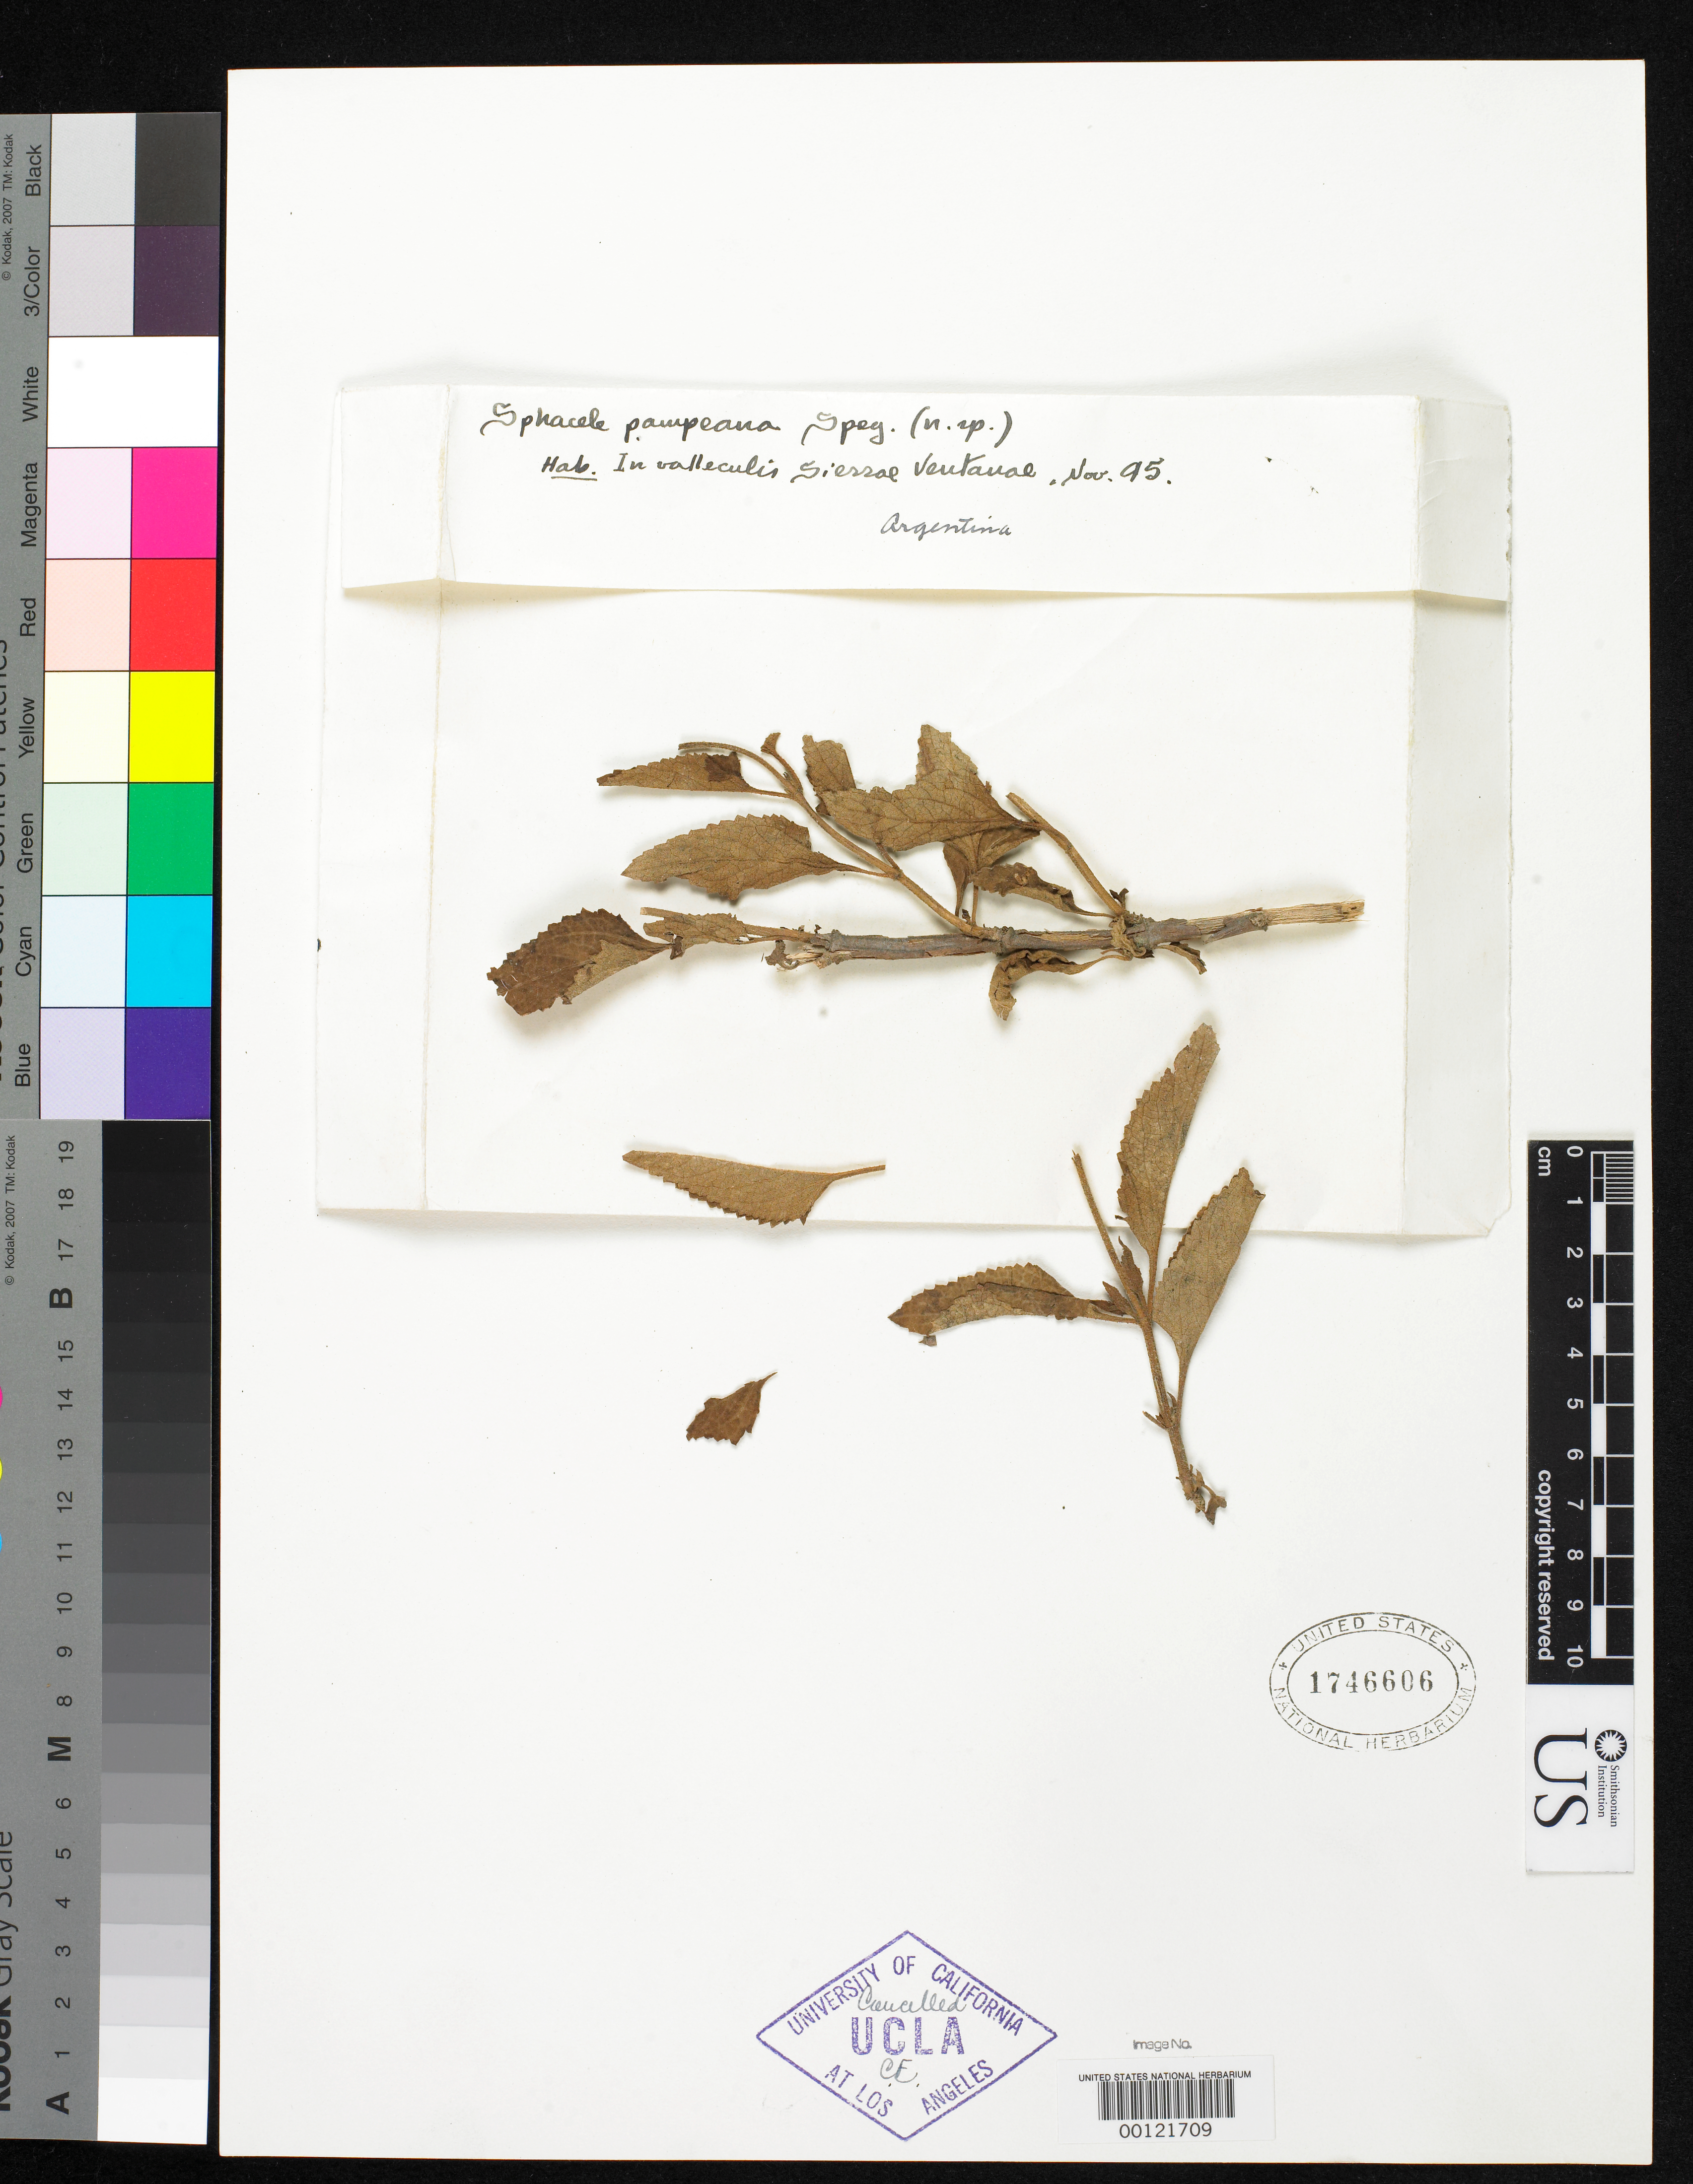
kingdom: Plantae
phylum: Tracheophyta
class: Magnoliopsida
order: Lamiales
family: Lamiaceae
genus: Sphacele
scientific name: Sphacele pampeana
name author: Speg.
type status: Type Fragment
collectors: C. L. Spegazzini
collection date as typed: Nov 1895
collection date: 1895-11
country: Argentina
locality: Sierra Ventana.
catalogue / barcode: US 1746606